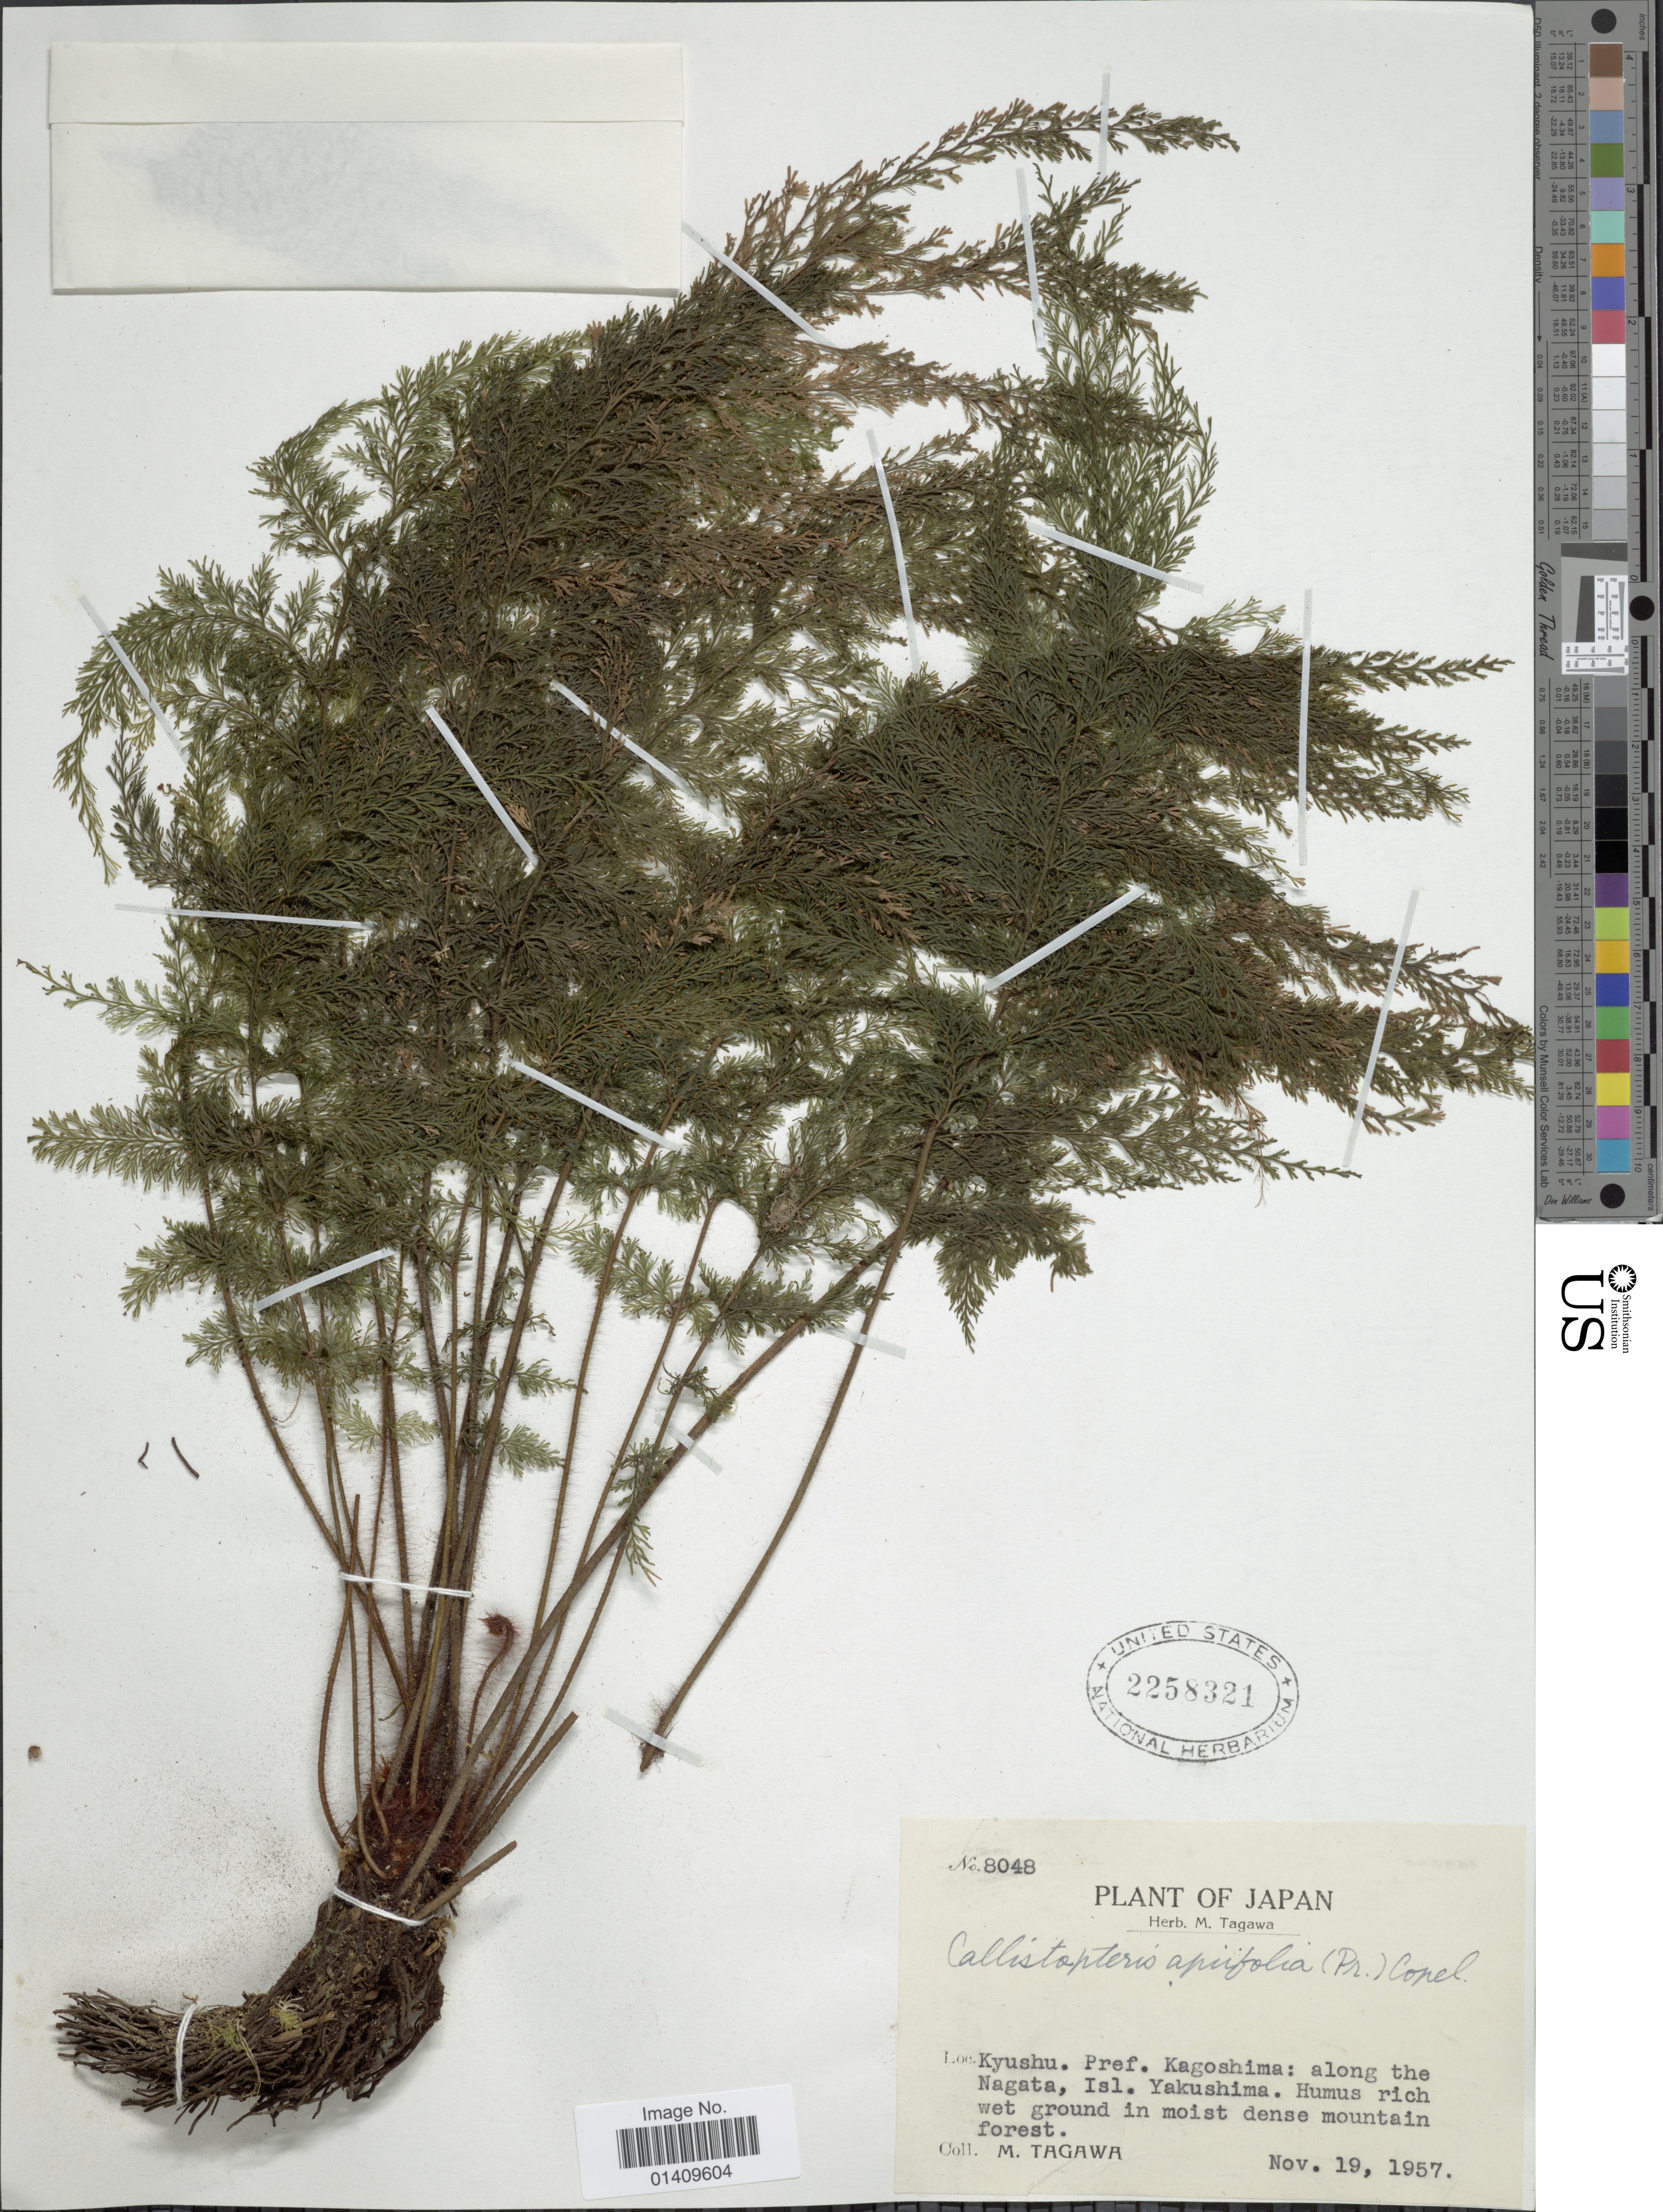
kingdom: Plantae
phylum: Tracheophyta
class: Polypodiopsida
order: Hymenophyllales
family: Hymenophyllaceae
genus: Callistopteris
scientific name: Callistopteris apiifolia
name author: (C. Presl) Copel.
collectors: M. Tagawa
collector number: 8048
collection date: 1957-11-19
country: Japan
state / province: Kagosima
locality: Kyushu pref. Kagoshima along the Nagata Isl. Yakushima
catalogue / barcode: US 2258321